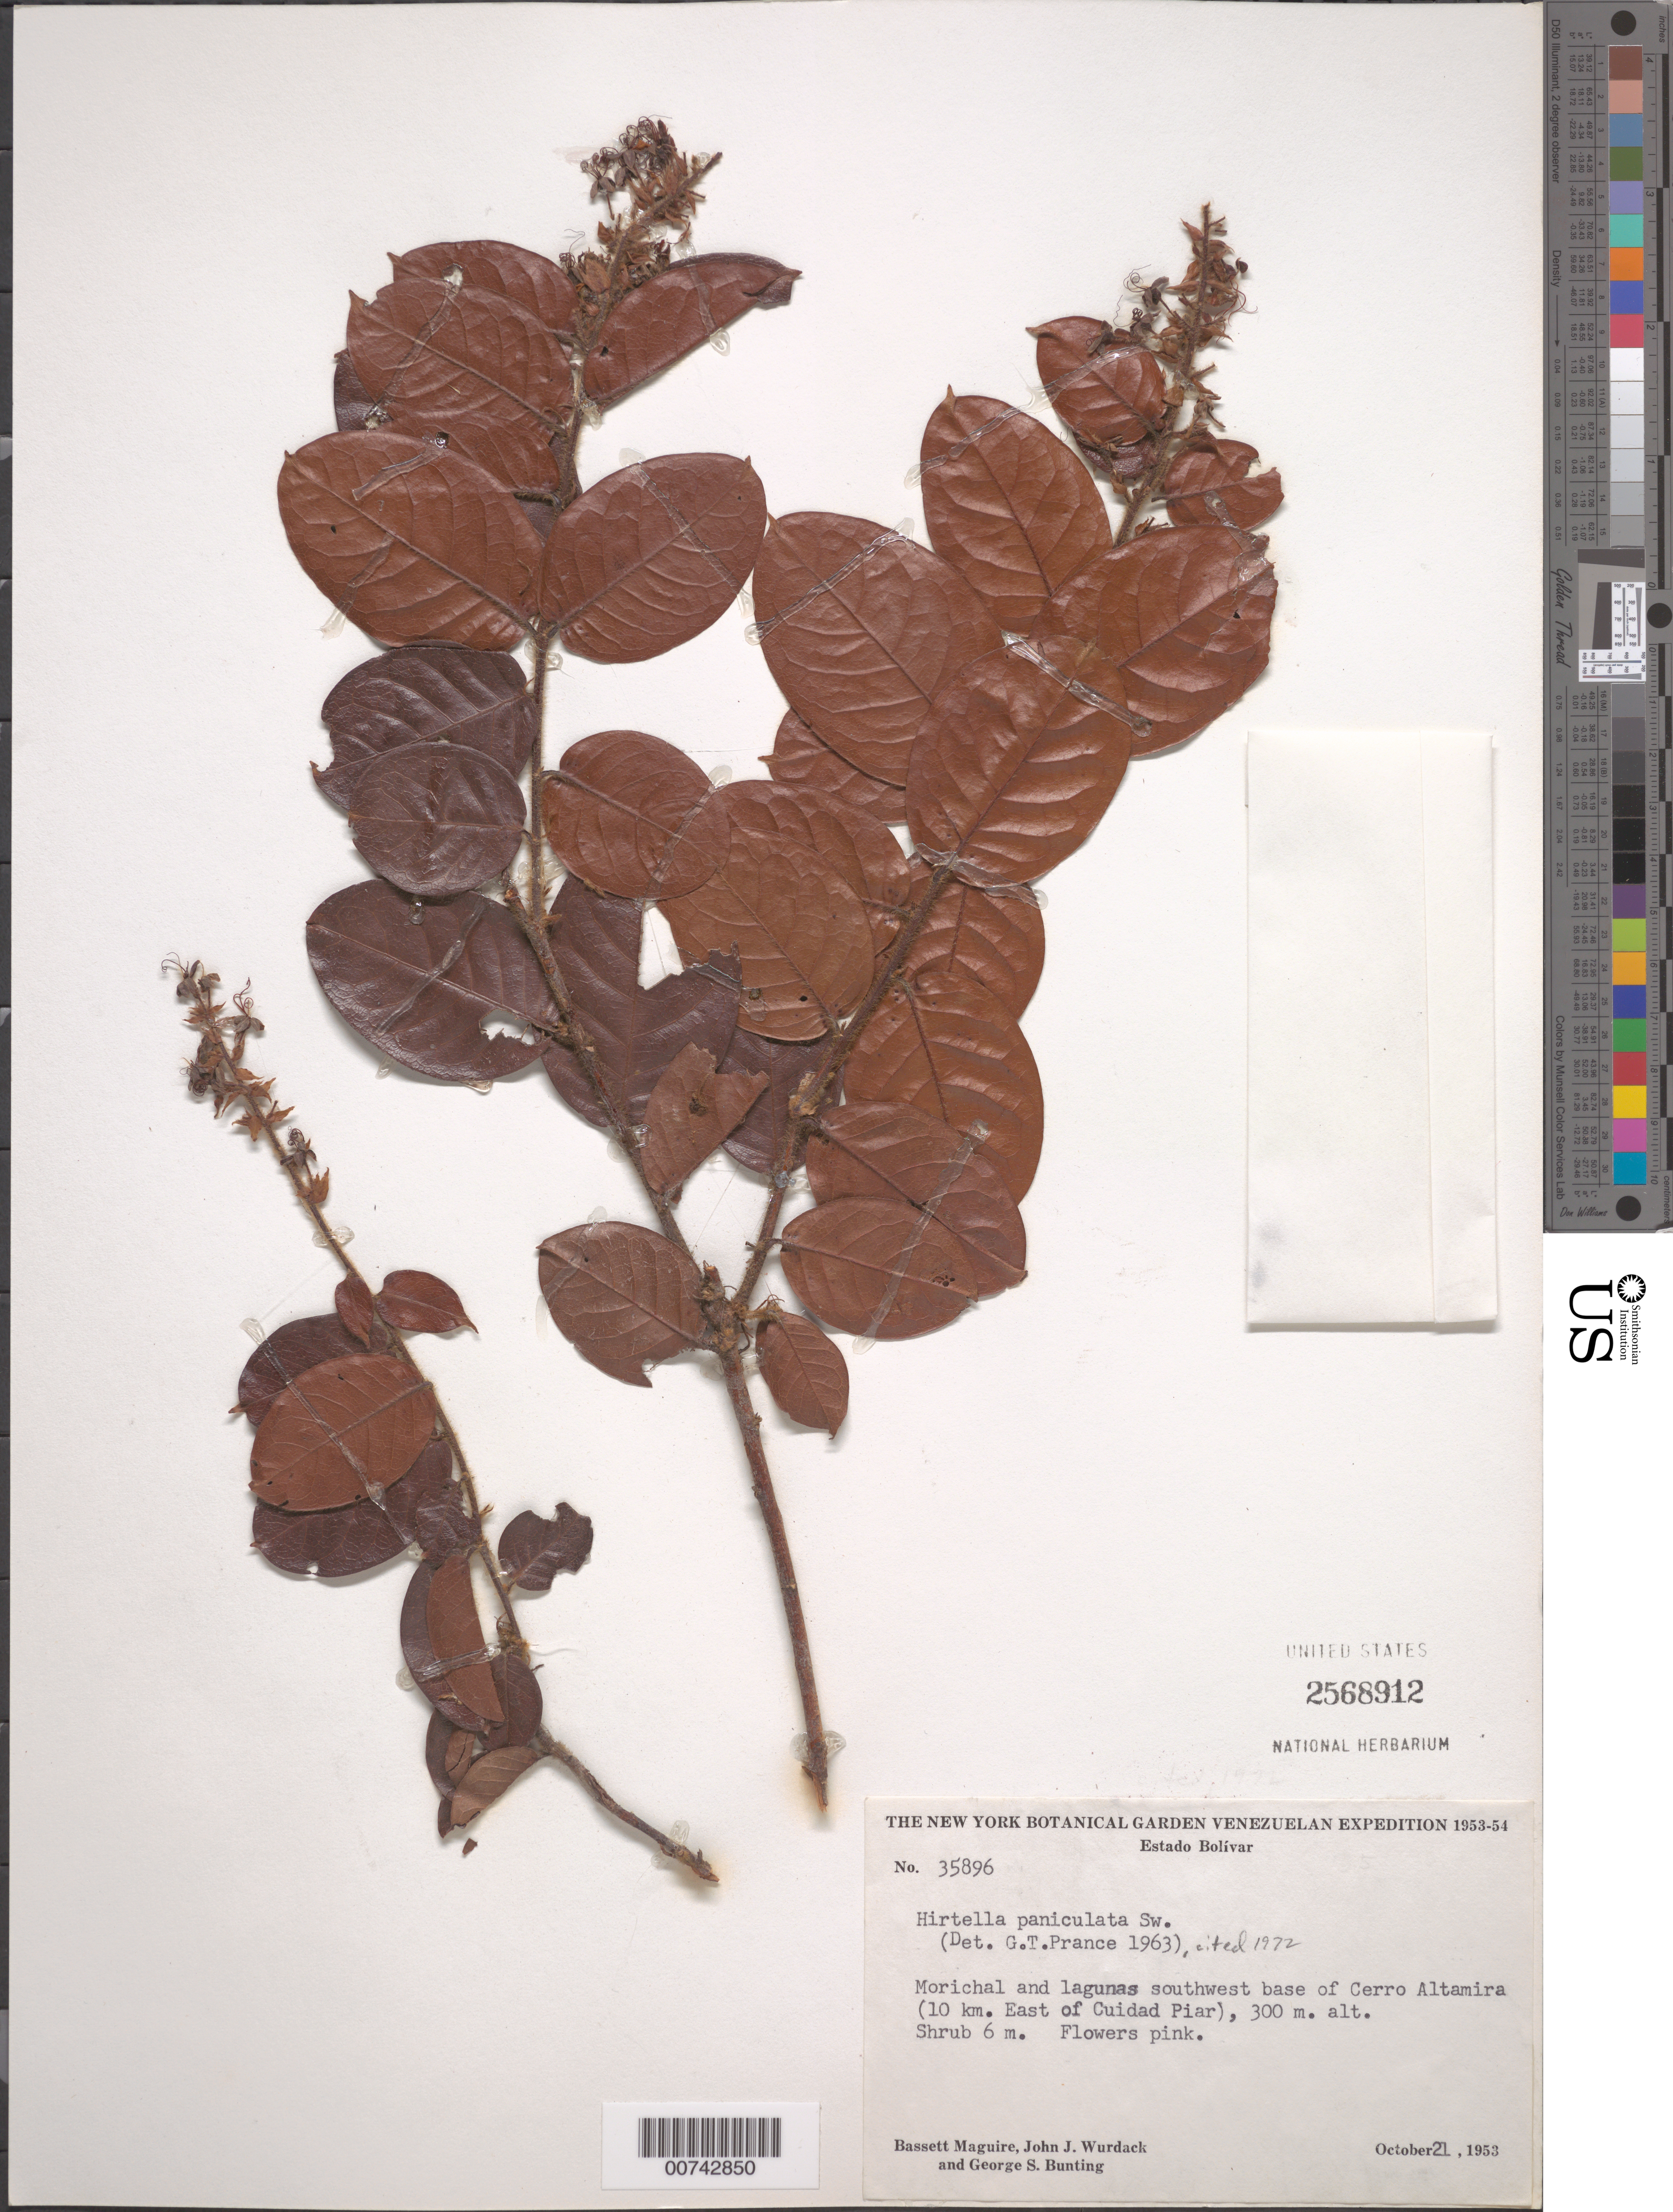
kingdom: Plantae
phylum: Tracheophyta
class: Magnoliopsida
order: Malpighiales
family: Chrysobalanaceae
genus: Hirtella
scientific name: Hirtella paniculata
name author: Sw.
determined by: Prance, G. T.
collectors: B. Maguire, J. J. Wurdack & G. S. Bunting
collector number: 35896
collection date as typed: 21-Oct-53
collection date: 1953-10-21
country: Venezuela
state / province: Bolívar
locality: Cerro Altamira, 10 km E of Ciudad Piar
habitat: Morichal and lagunas, SW base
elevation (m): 300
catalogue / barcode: US 2568912